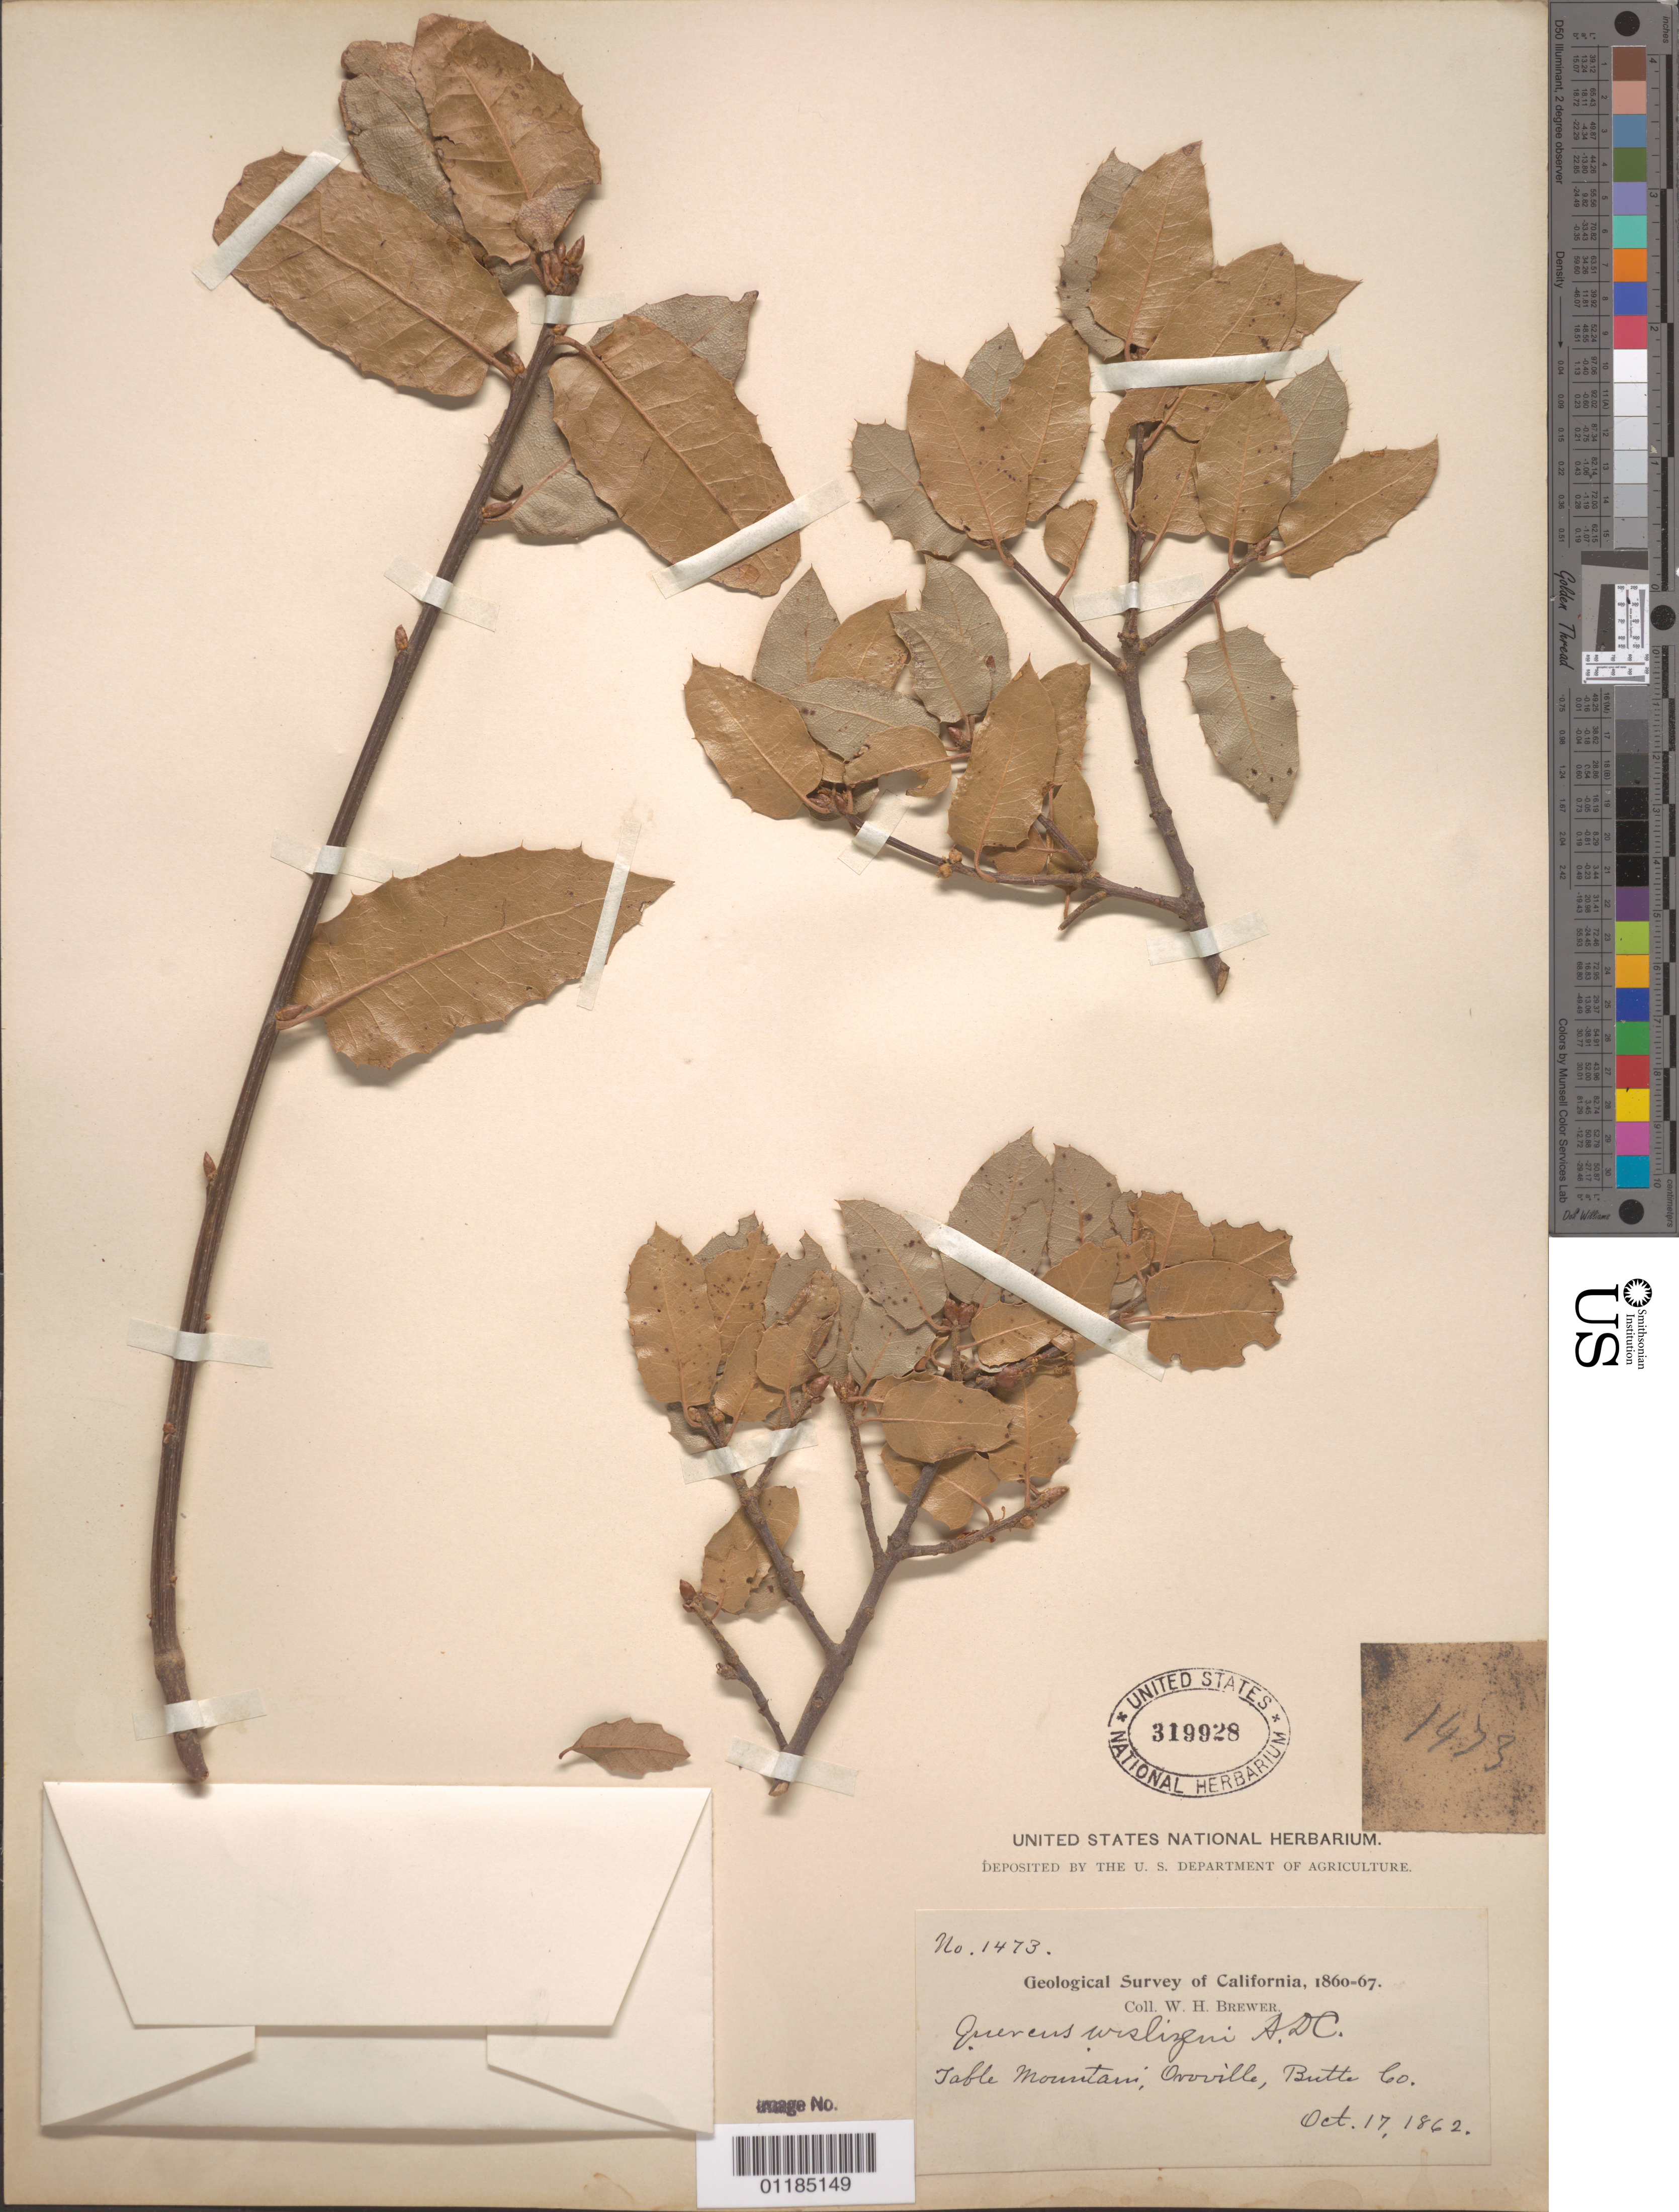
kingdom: Plantae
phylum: Tracheophyta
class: Magnoliopsida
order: Fagales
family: Fagaceae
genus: Quercus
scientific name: Quercus wislizeni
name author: A. DC.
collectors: W. H. Brewer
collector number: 1473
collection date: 1862-10-17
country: United States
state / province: California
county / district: Butte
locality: Table Mts., Oroville.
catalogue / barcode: US 319928